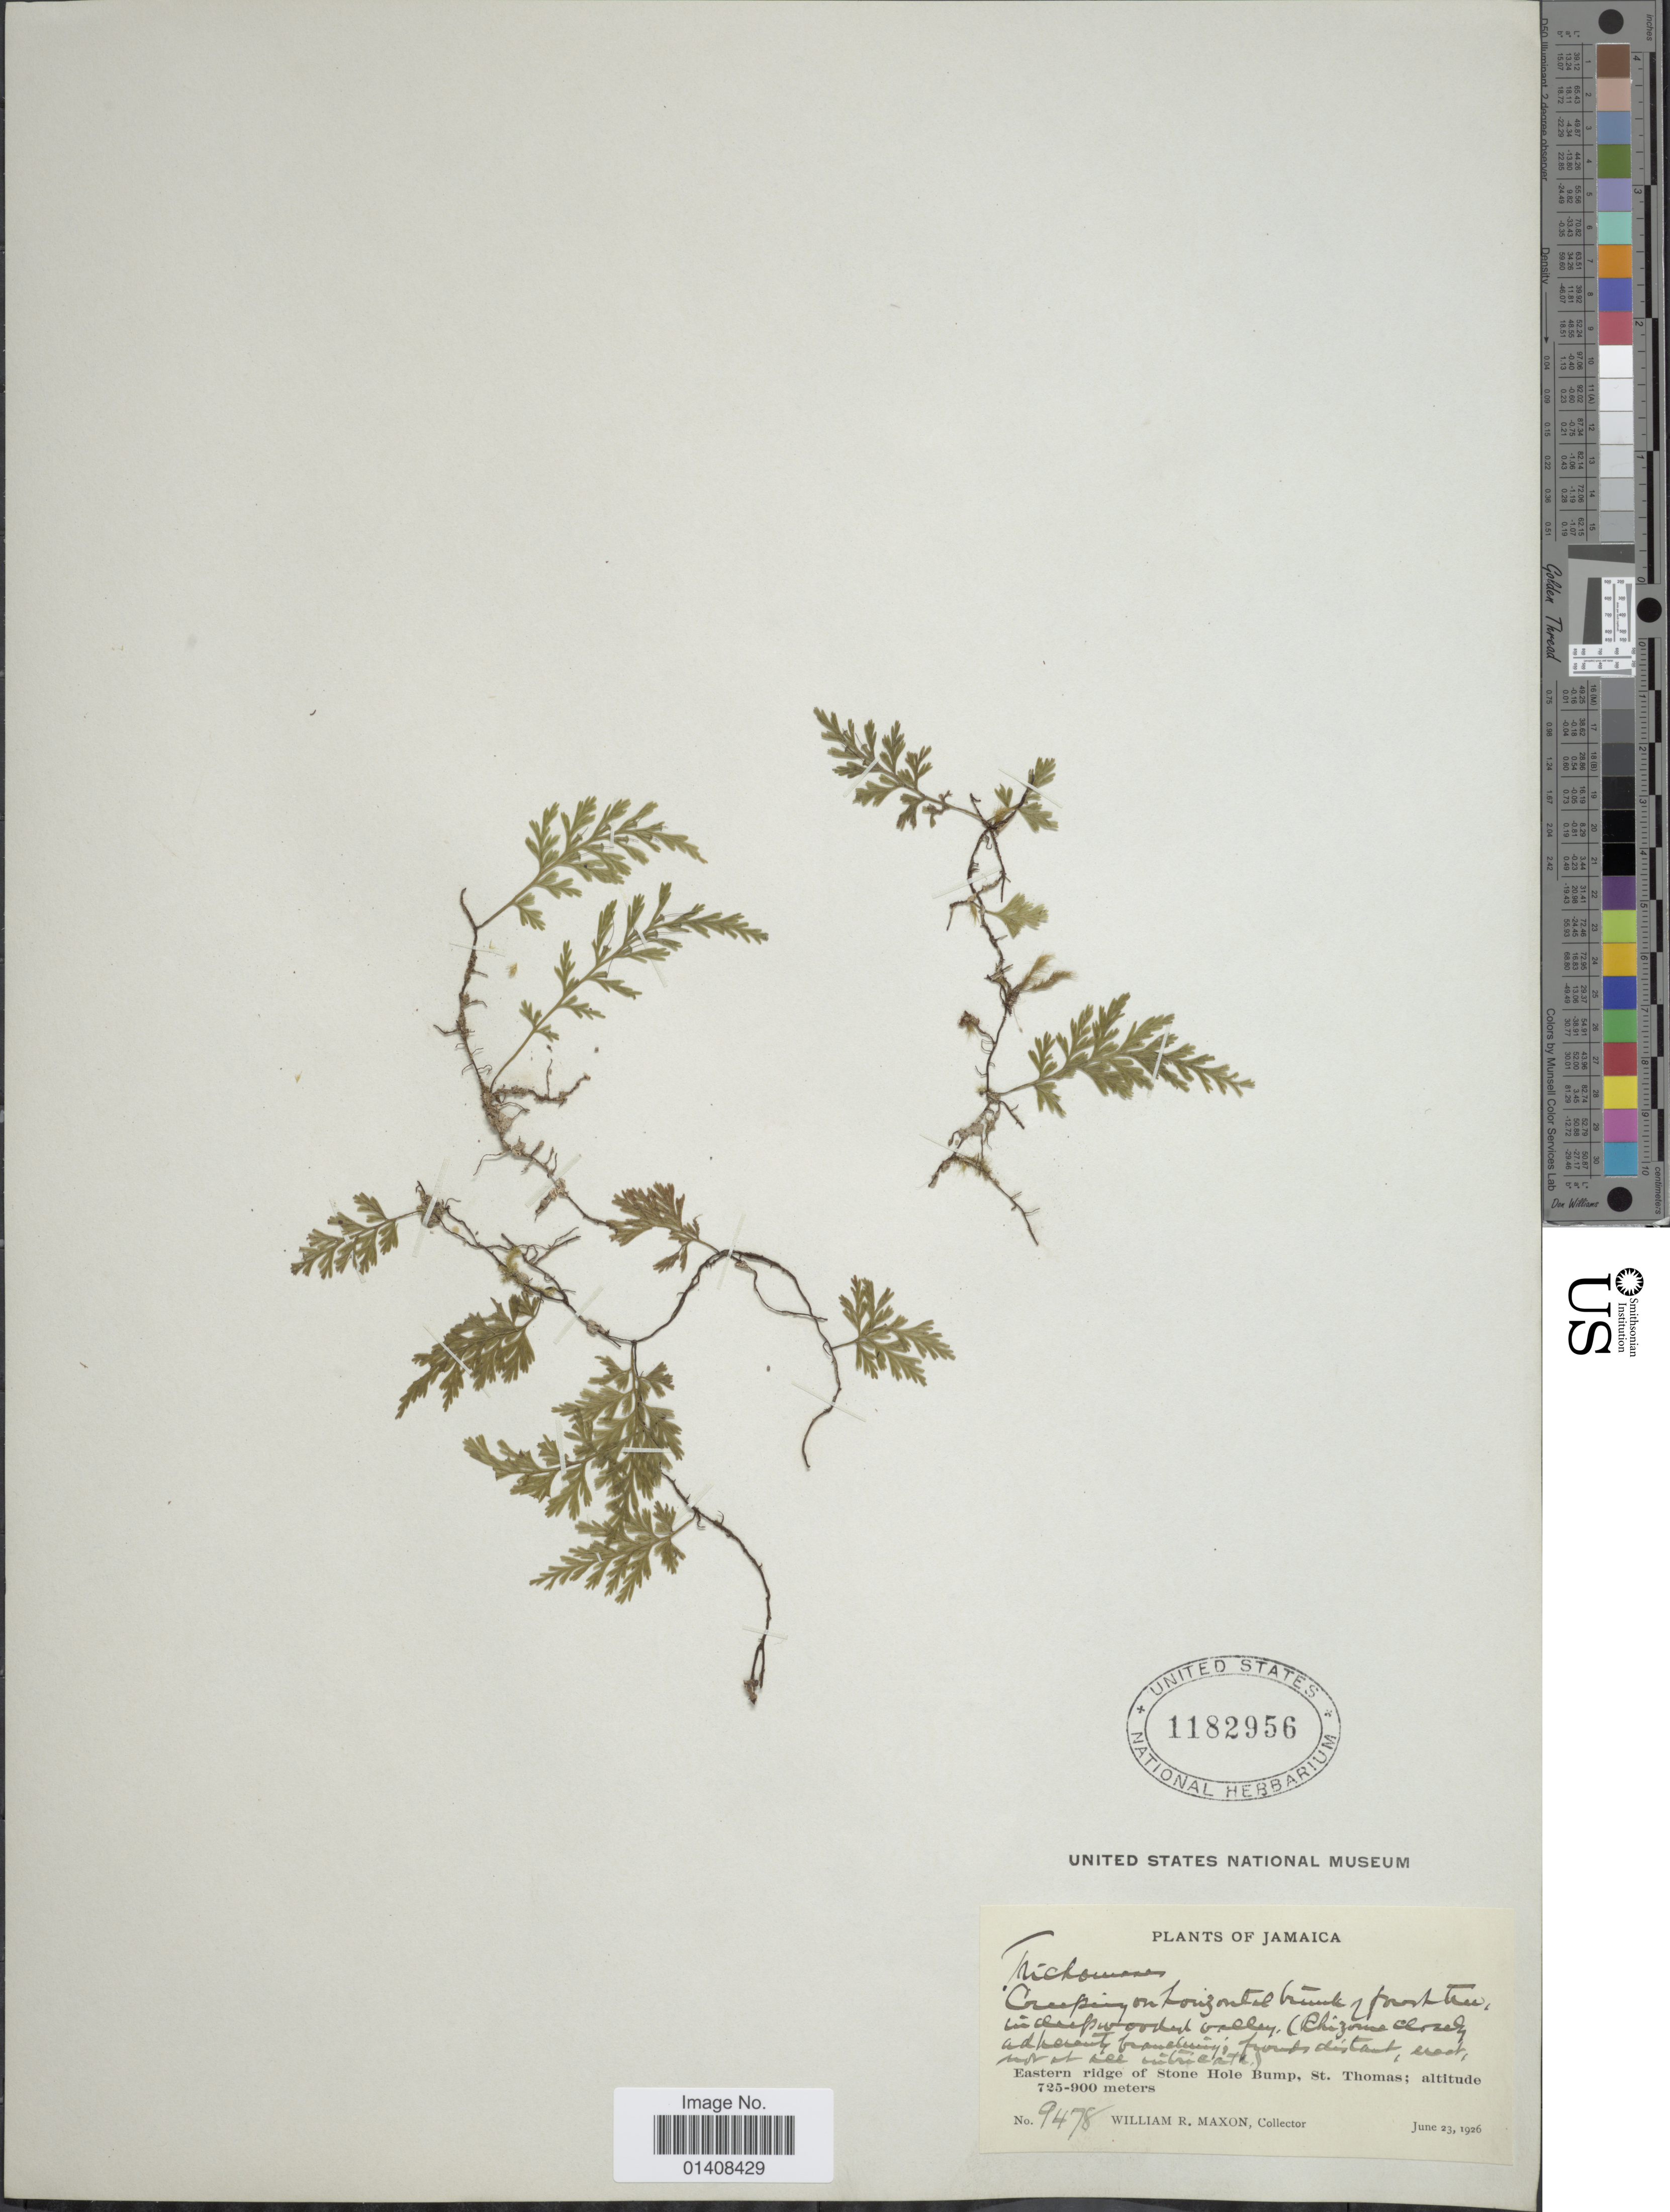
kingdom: Plantae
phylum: Tracheophyta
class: Polypodiopsida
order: Hymenophyllales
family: Hymenophyllaceae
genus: Trichomanes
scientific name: Trichomanes sp.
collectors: W. R. Maxon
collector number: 9478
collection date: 1926-06-23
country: Jamaica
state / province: Saint Thomas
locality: Eastern ridge of Stone Hole Bump St. Thomas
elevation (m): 221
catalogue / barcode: US 1182956